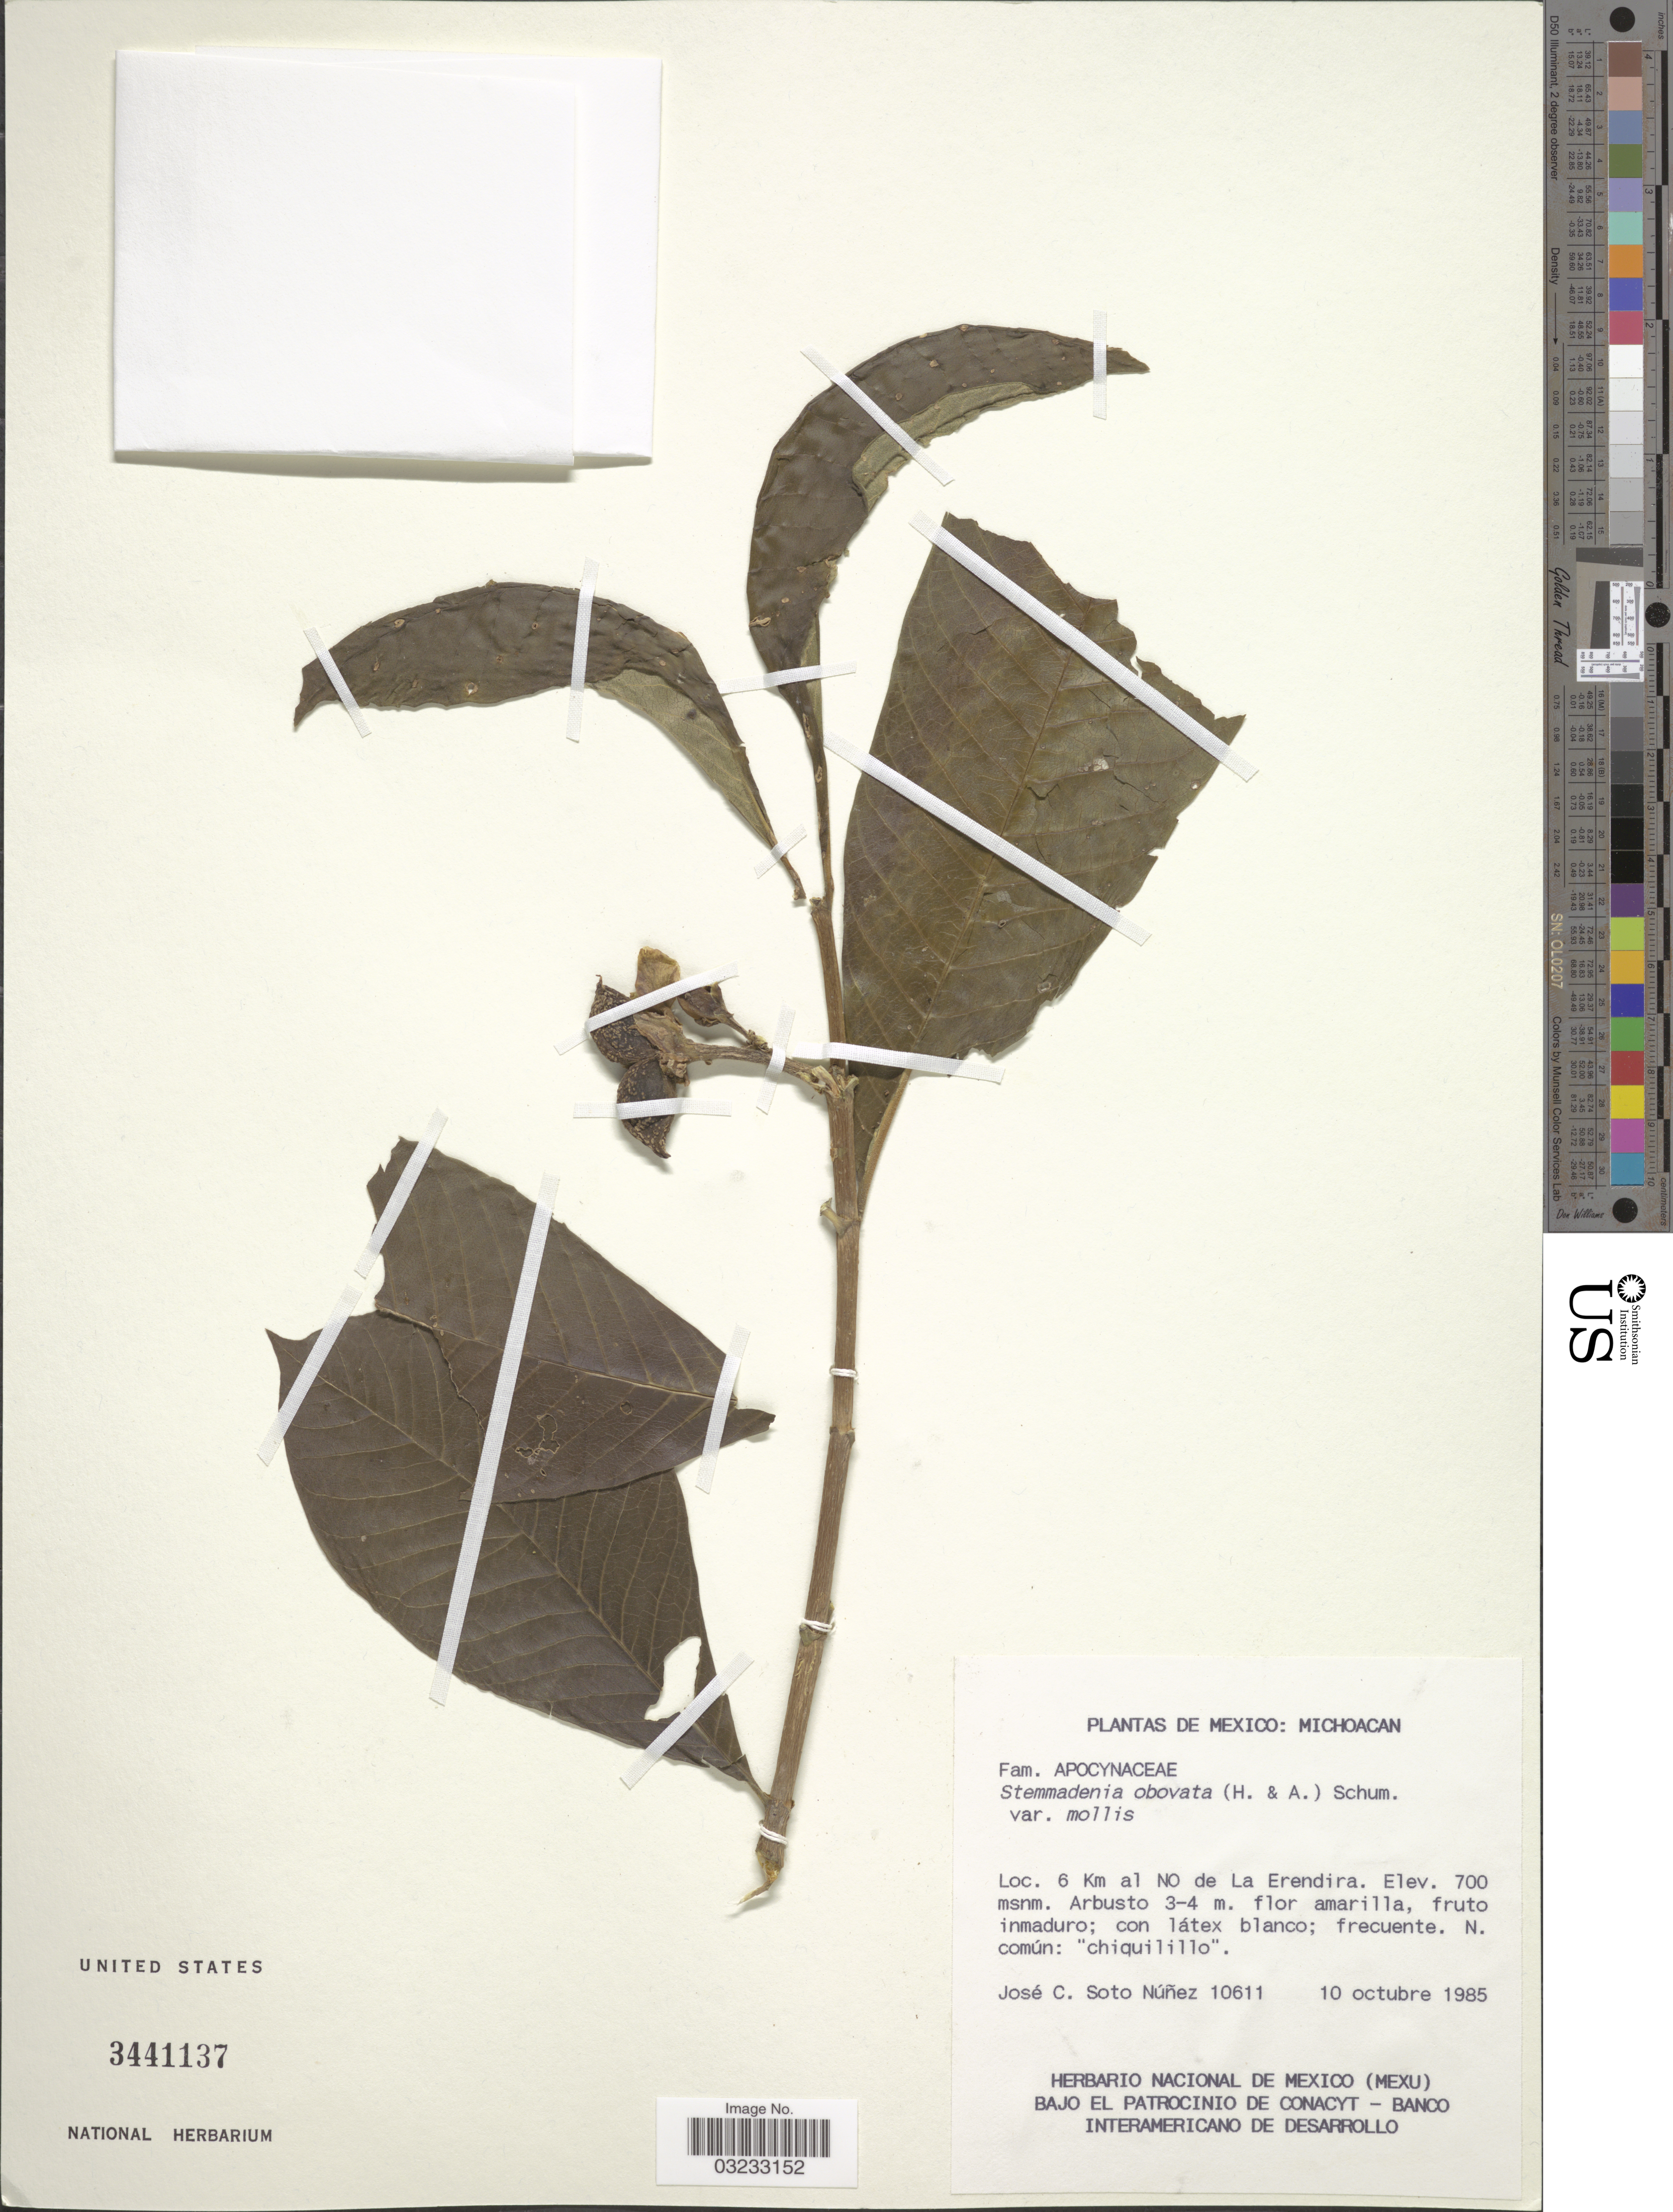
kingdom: Plantae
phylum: Tracheophyta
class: Magnoliopsida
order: Gentianales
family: Apocynaceae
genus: Stemmadenia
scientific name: Stemmadenia obovata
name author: (Hook. & Arn.) K. Schum.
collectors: J. Soto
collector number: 10611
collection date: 1985-10-10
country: Mexico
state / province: Michoacán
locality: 6 Km al NO de la Erendira.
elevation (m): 700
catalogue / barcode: US 3441137